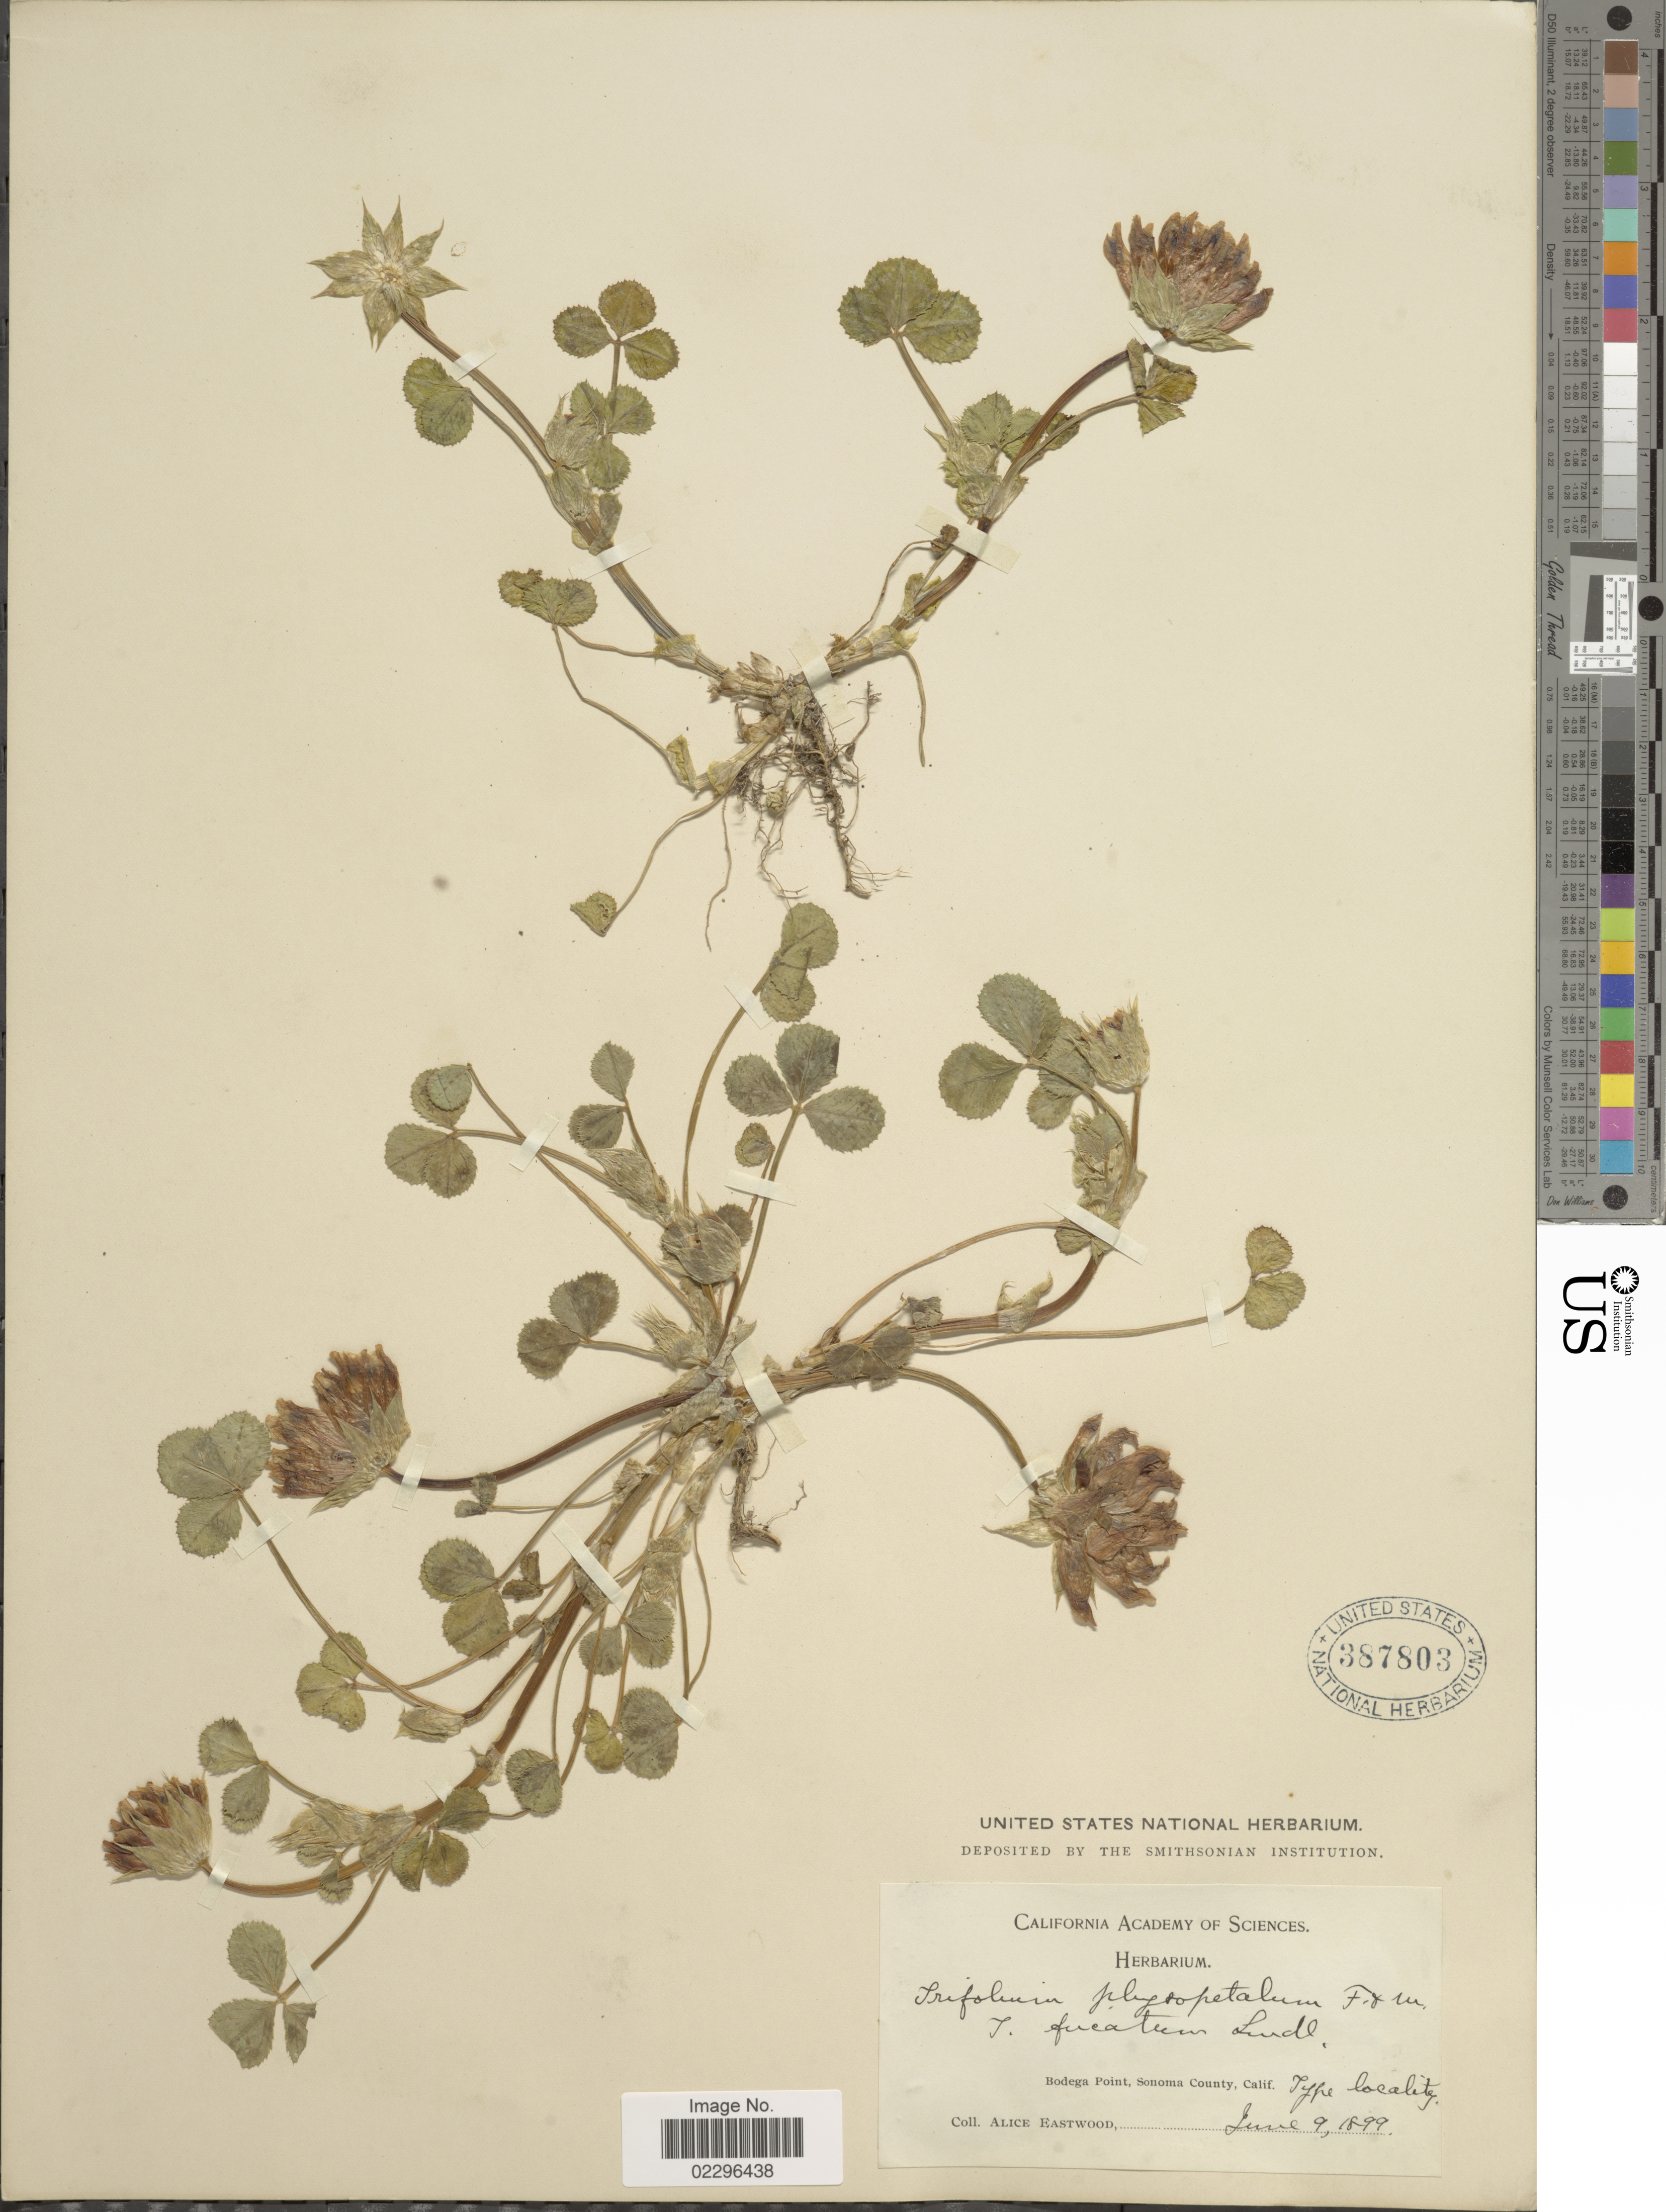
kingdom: Plantae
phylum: Tracheophyta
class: Magnoliopsida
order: Fabales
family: Fabaceae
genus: Trifolium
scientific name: Trifolium fucatum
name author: Lindl.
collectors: A. Eastwood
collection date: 1899-06-09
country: United States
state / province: California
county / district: Sonoma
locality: Bodega Point, Sonoma County, Calif,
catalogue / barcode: US 387803